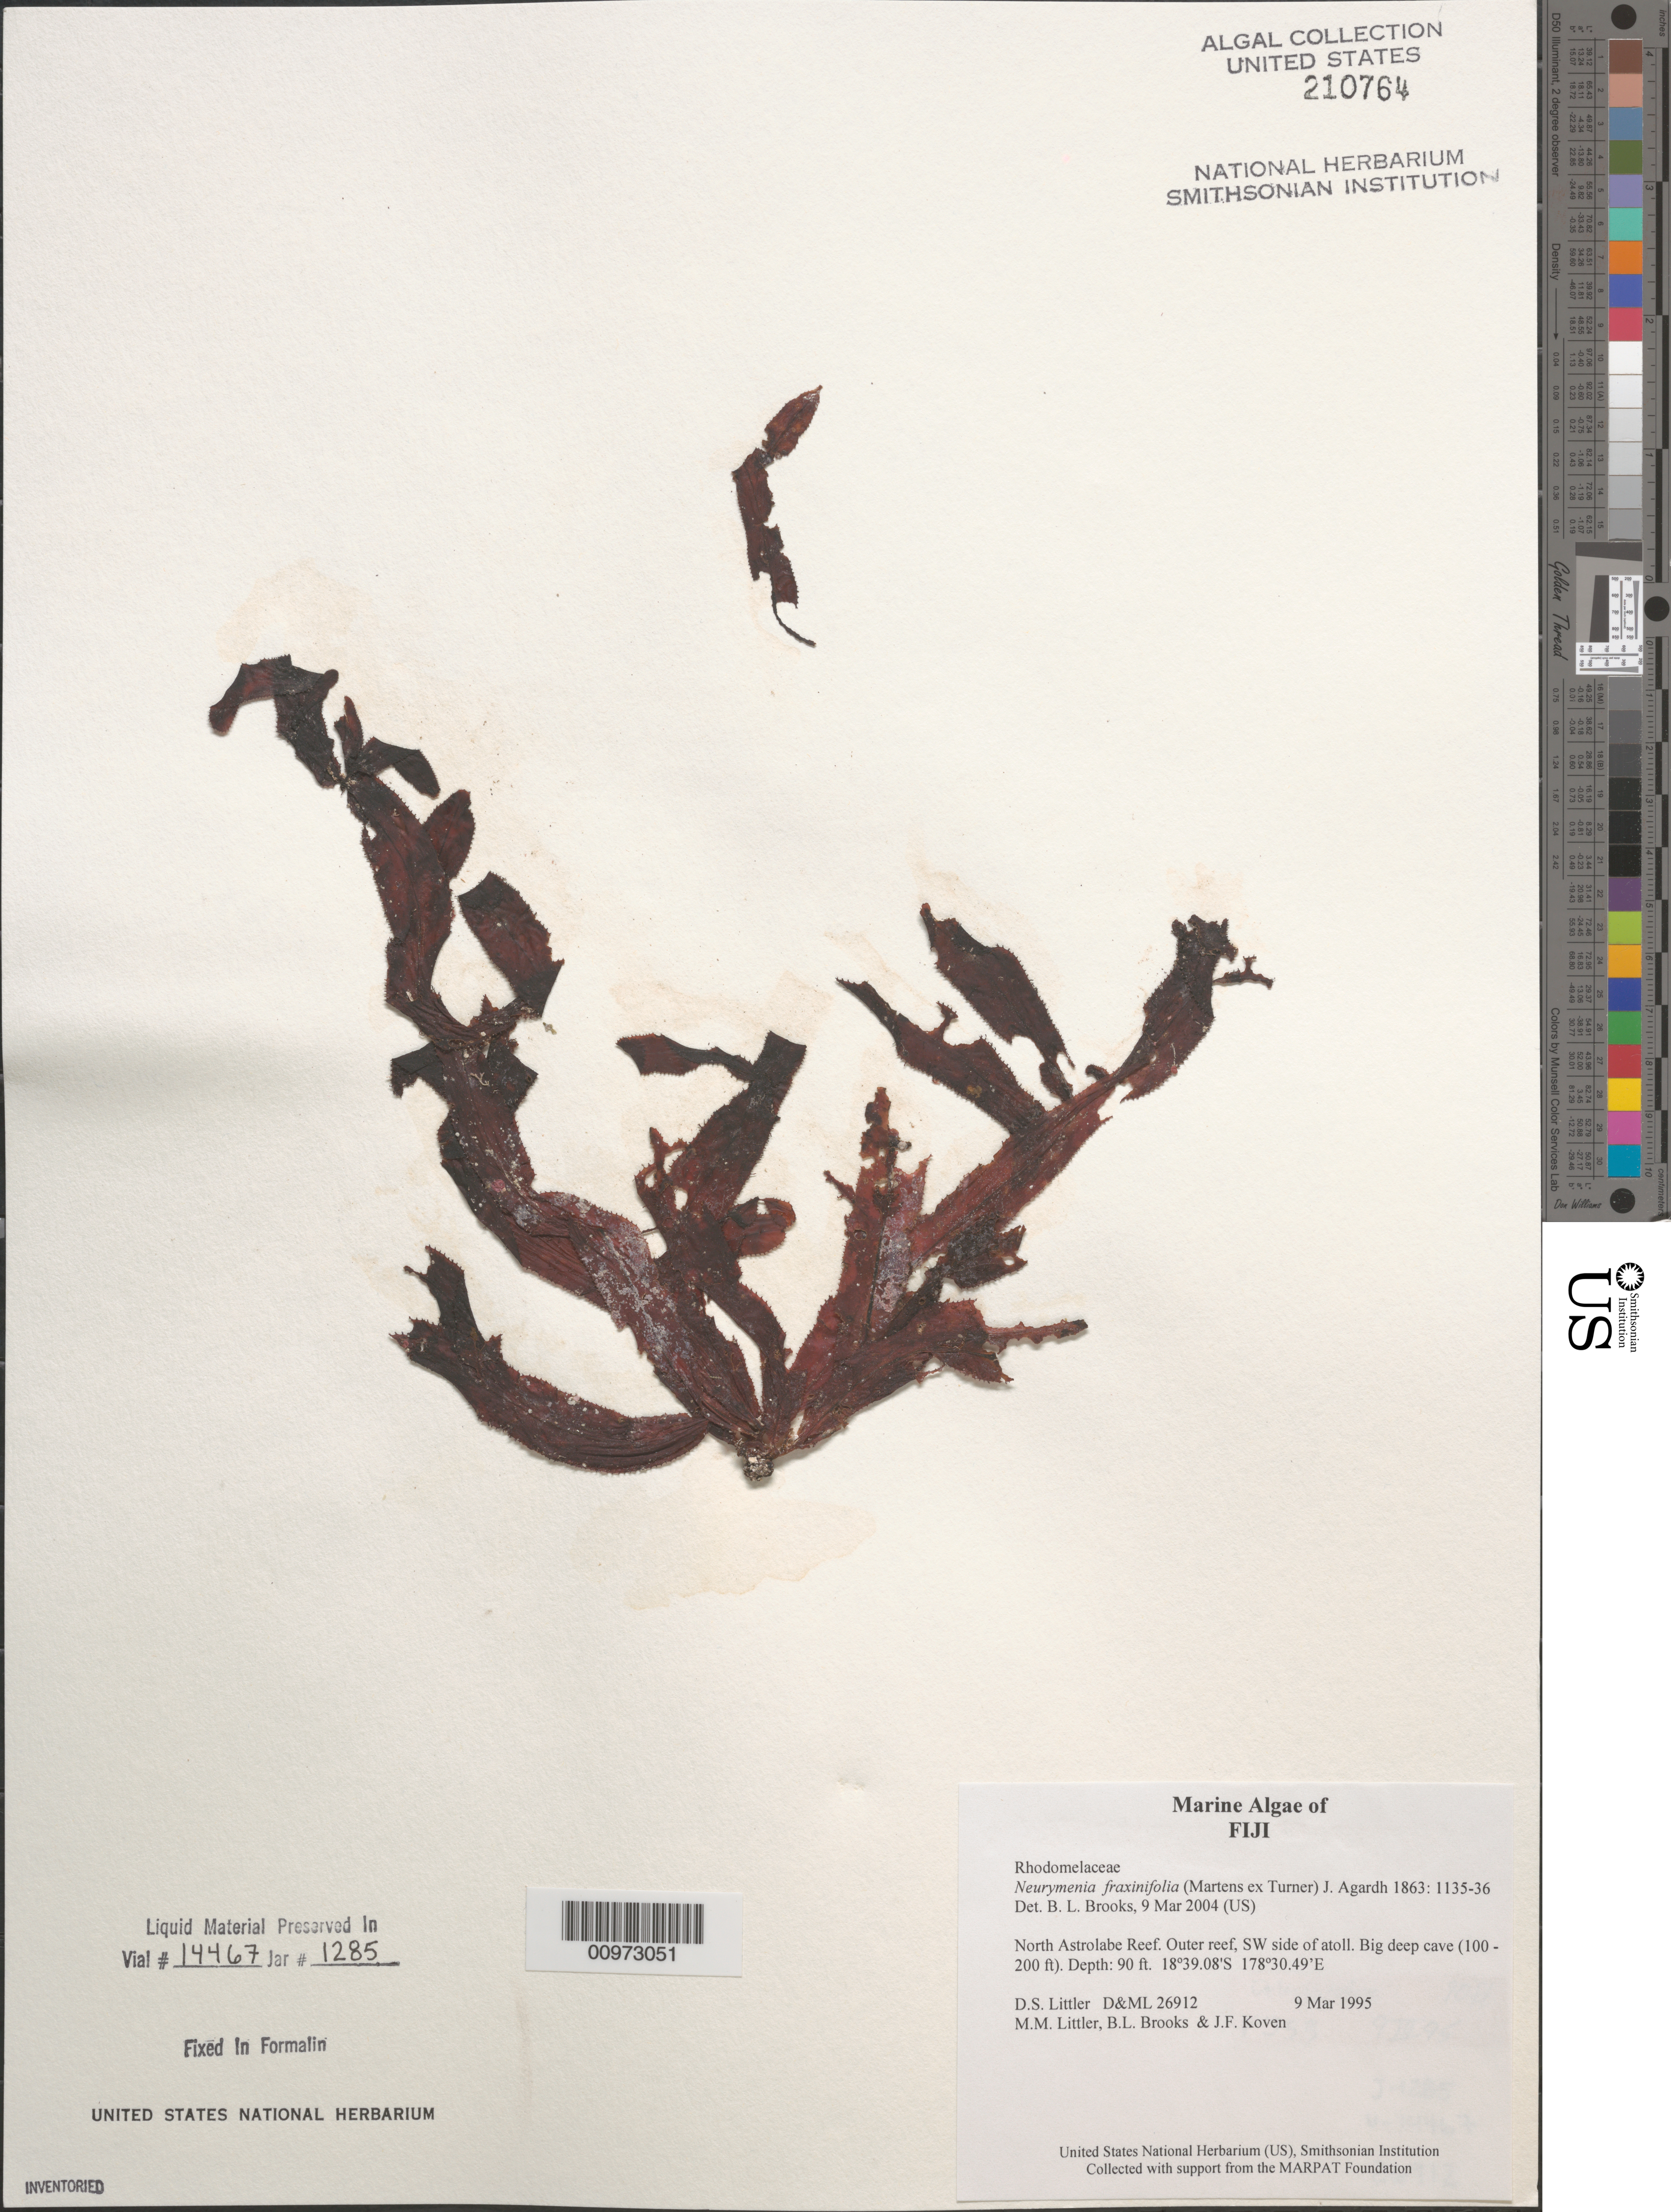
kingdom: Plantae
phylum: Rhodophyta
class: Florideophyceae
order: Ceramiales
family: Rhodomelaceae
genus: Neurymenia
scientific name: Neurymenia fraxinifolia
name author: (Mert. ex Turner) J. Agardh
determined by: Brooks, B. L., (BOT), Smithsonian Institution - National Museum of Natural History (UNITED STATES)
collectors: D. S. Littler, M. M. Littler, B. Brooks & J. Koven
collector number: D&ML 26912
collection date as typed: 09 Mar 1995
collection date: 1995-03-09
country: Fiji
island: North Astrolabe Reef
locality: North Astrolabe Reef, outer reef, southwest side of atoll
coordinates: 18 39.08'S, 178 30.49'E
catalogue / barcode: US 210764